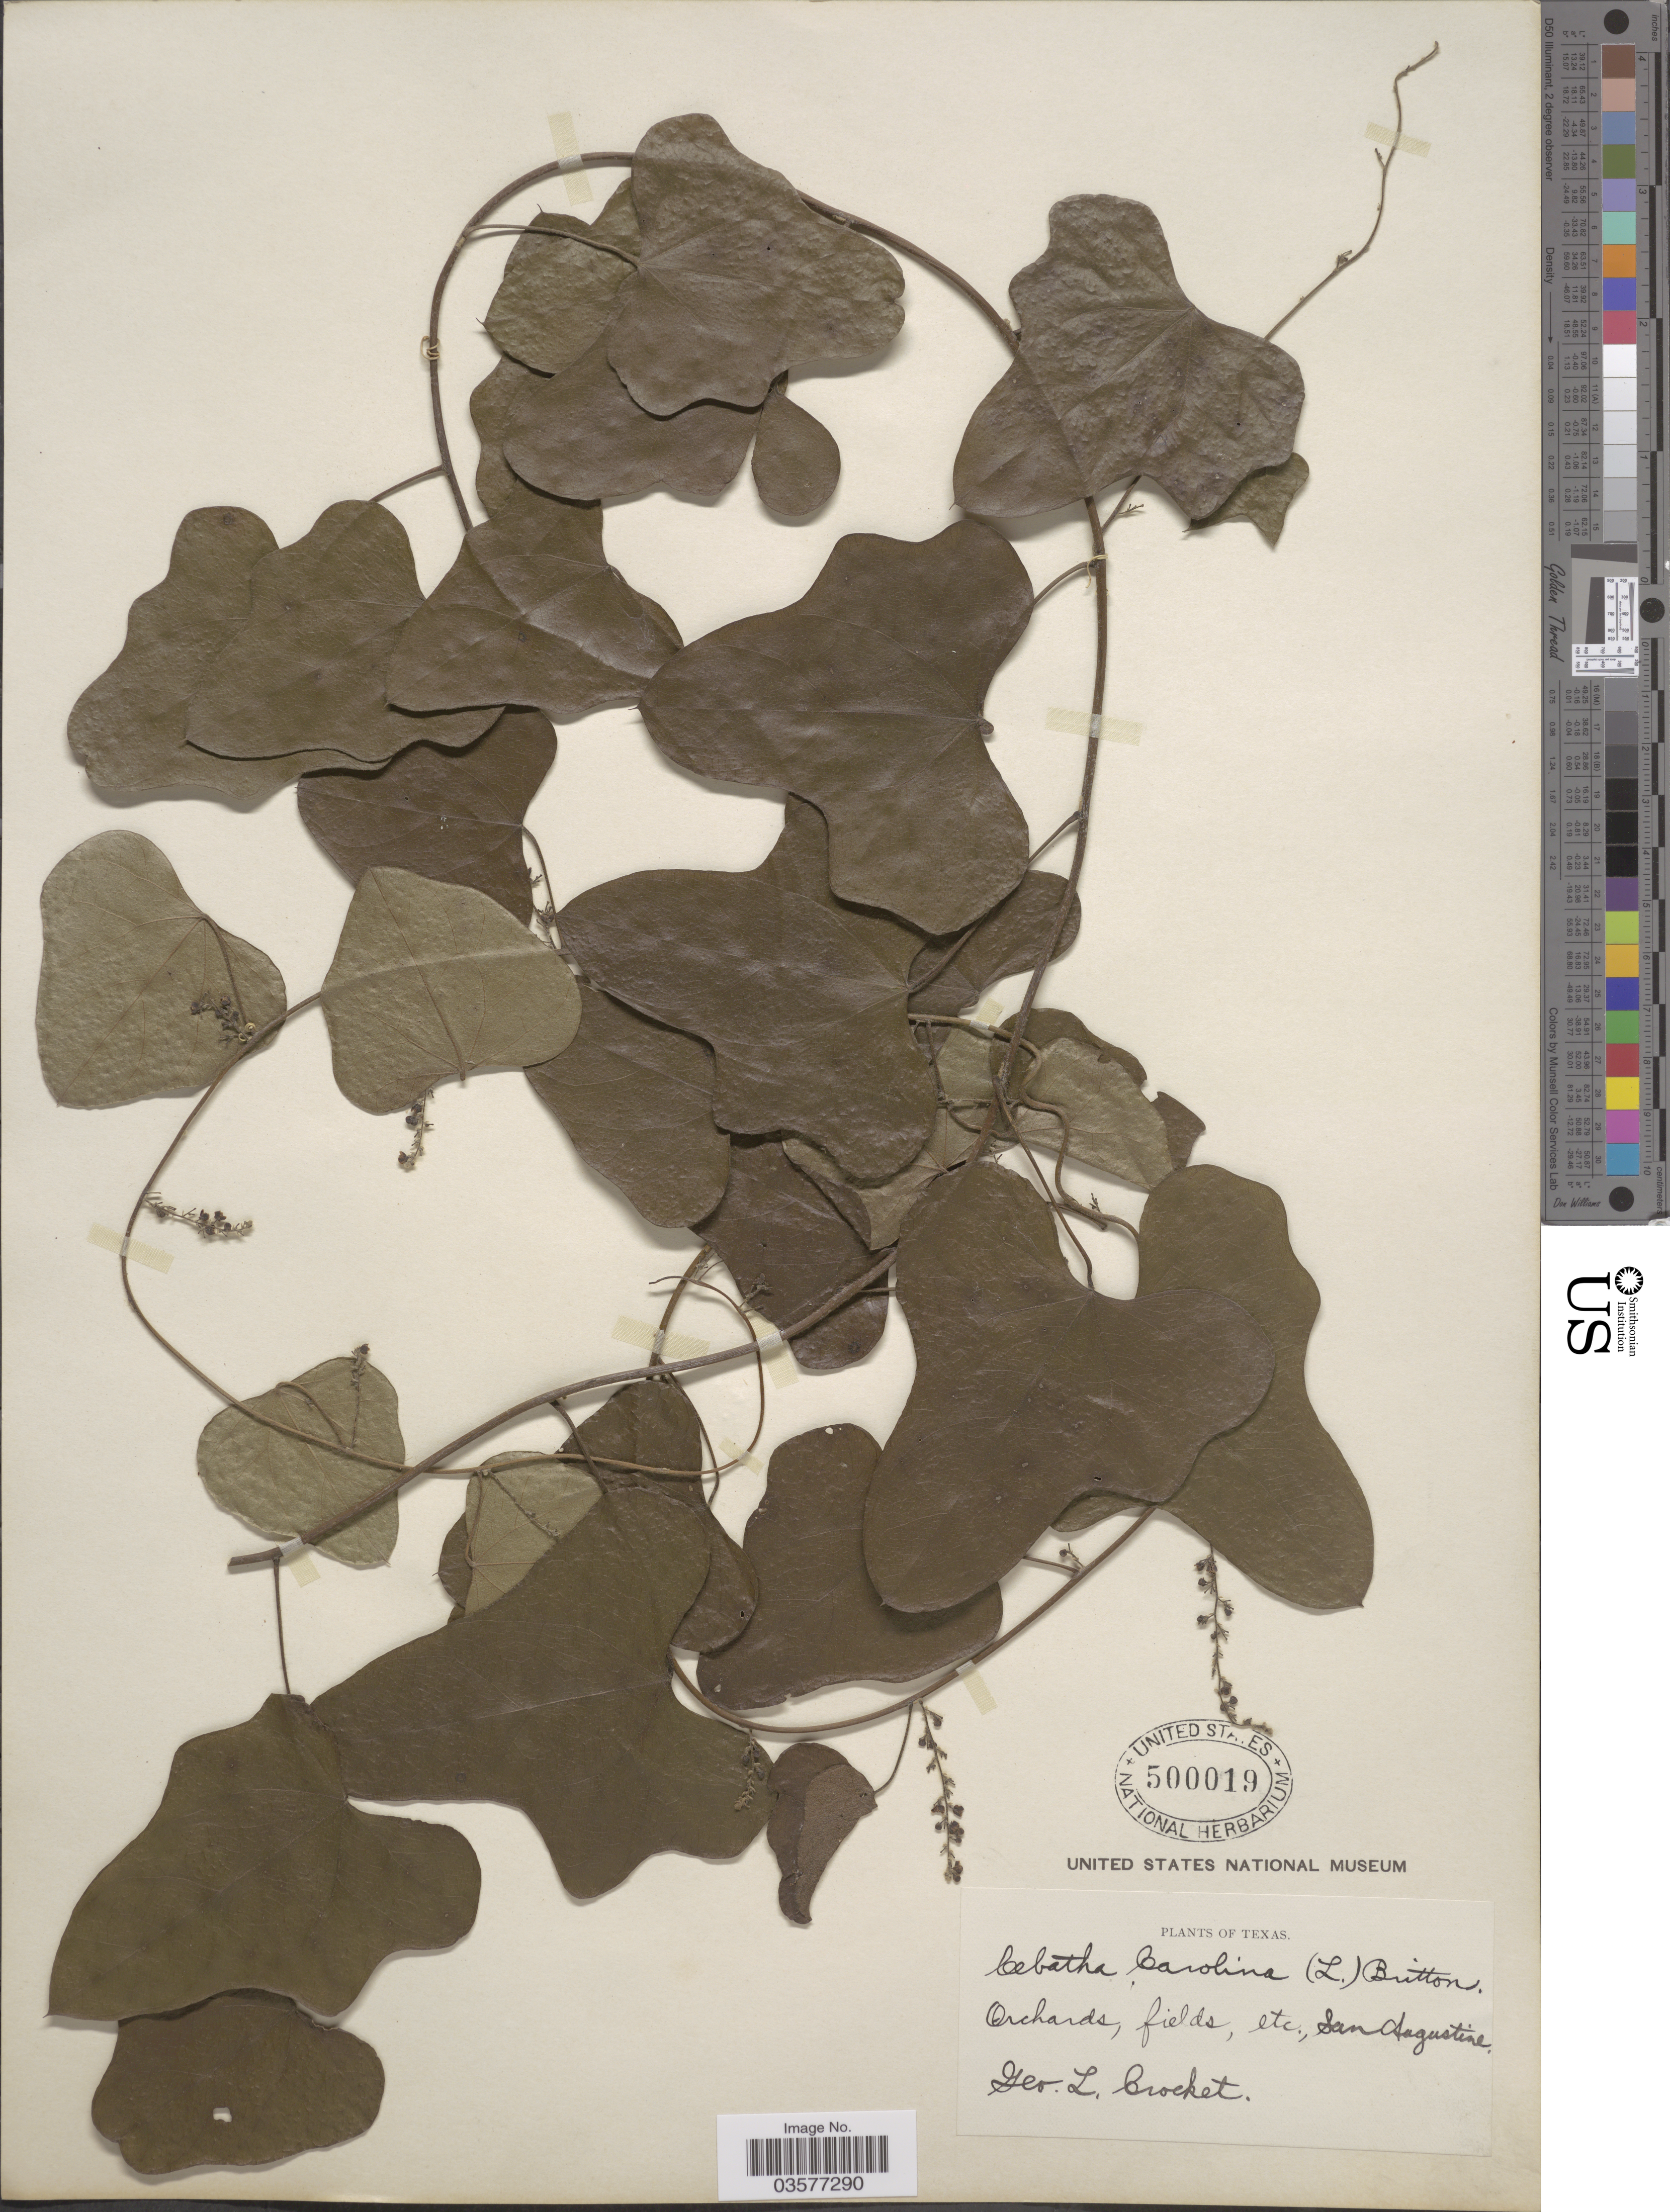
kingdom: Plantae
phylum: Tracheophyta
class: Magnoliopsida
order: Ranunculales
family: Menispermaceae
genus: Cocculus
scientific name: Cocculus carolinus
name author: (L.) DC.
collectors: G. Crocket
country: United States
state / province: Texas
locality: Orchards, fields, etc., San Augustine.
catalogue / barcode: US 500019